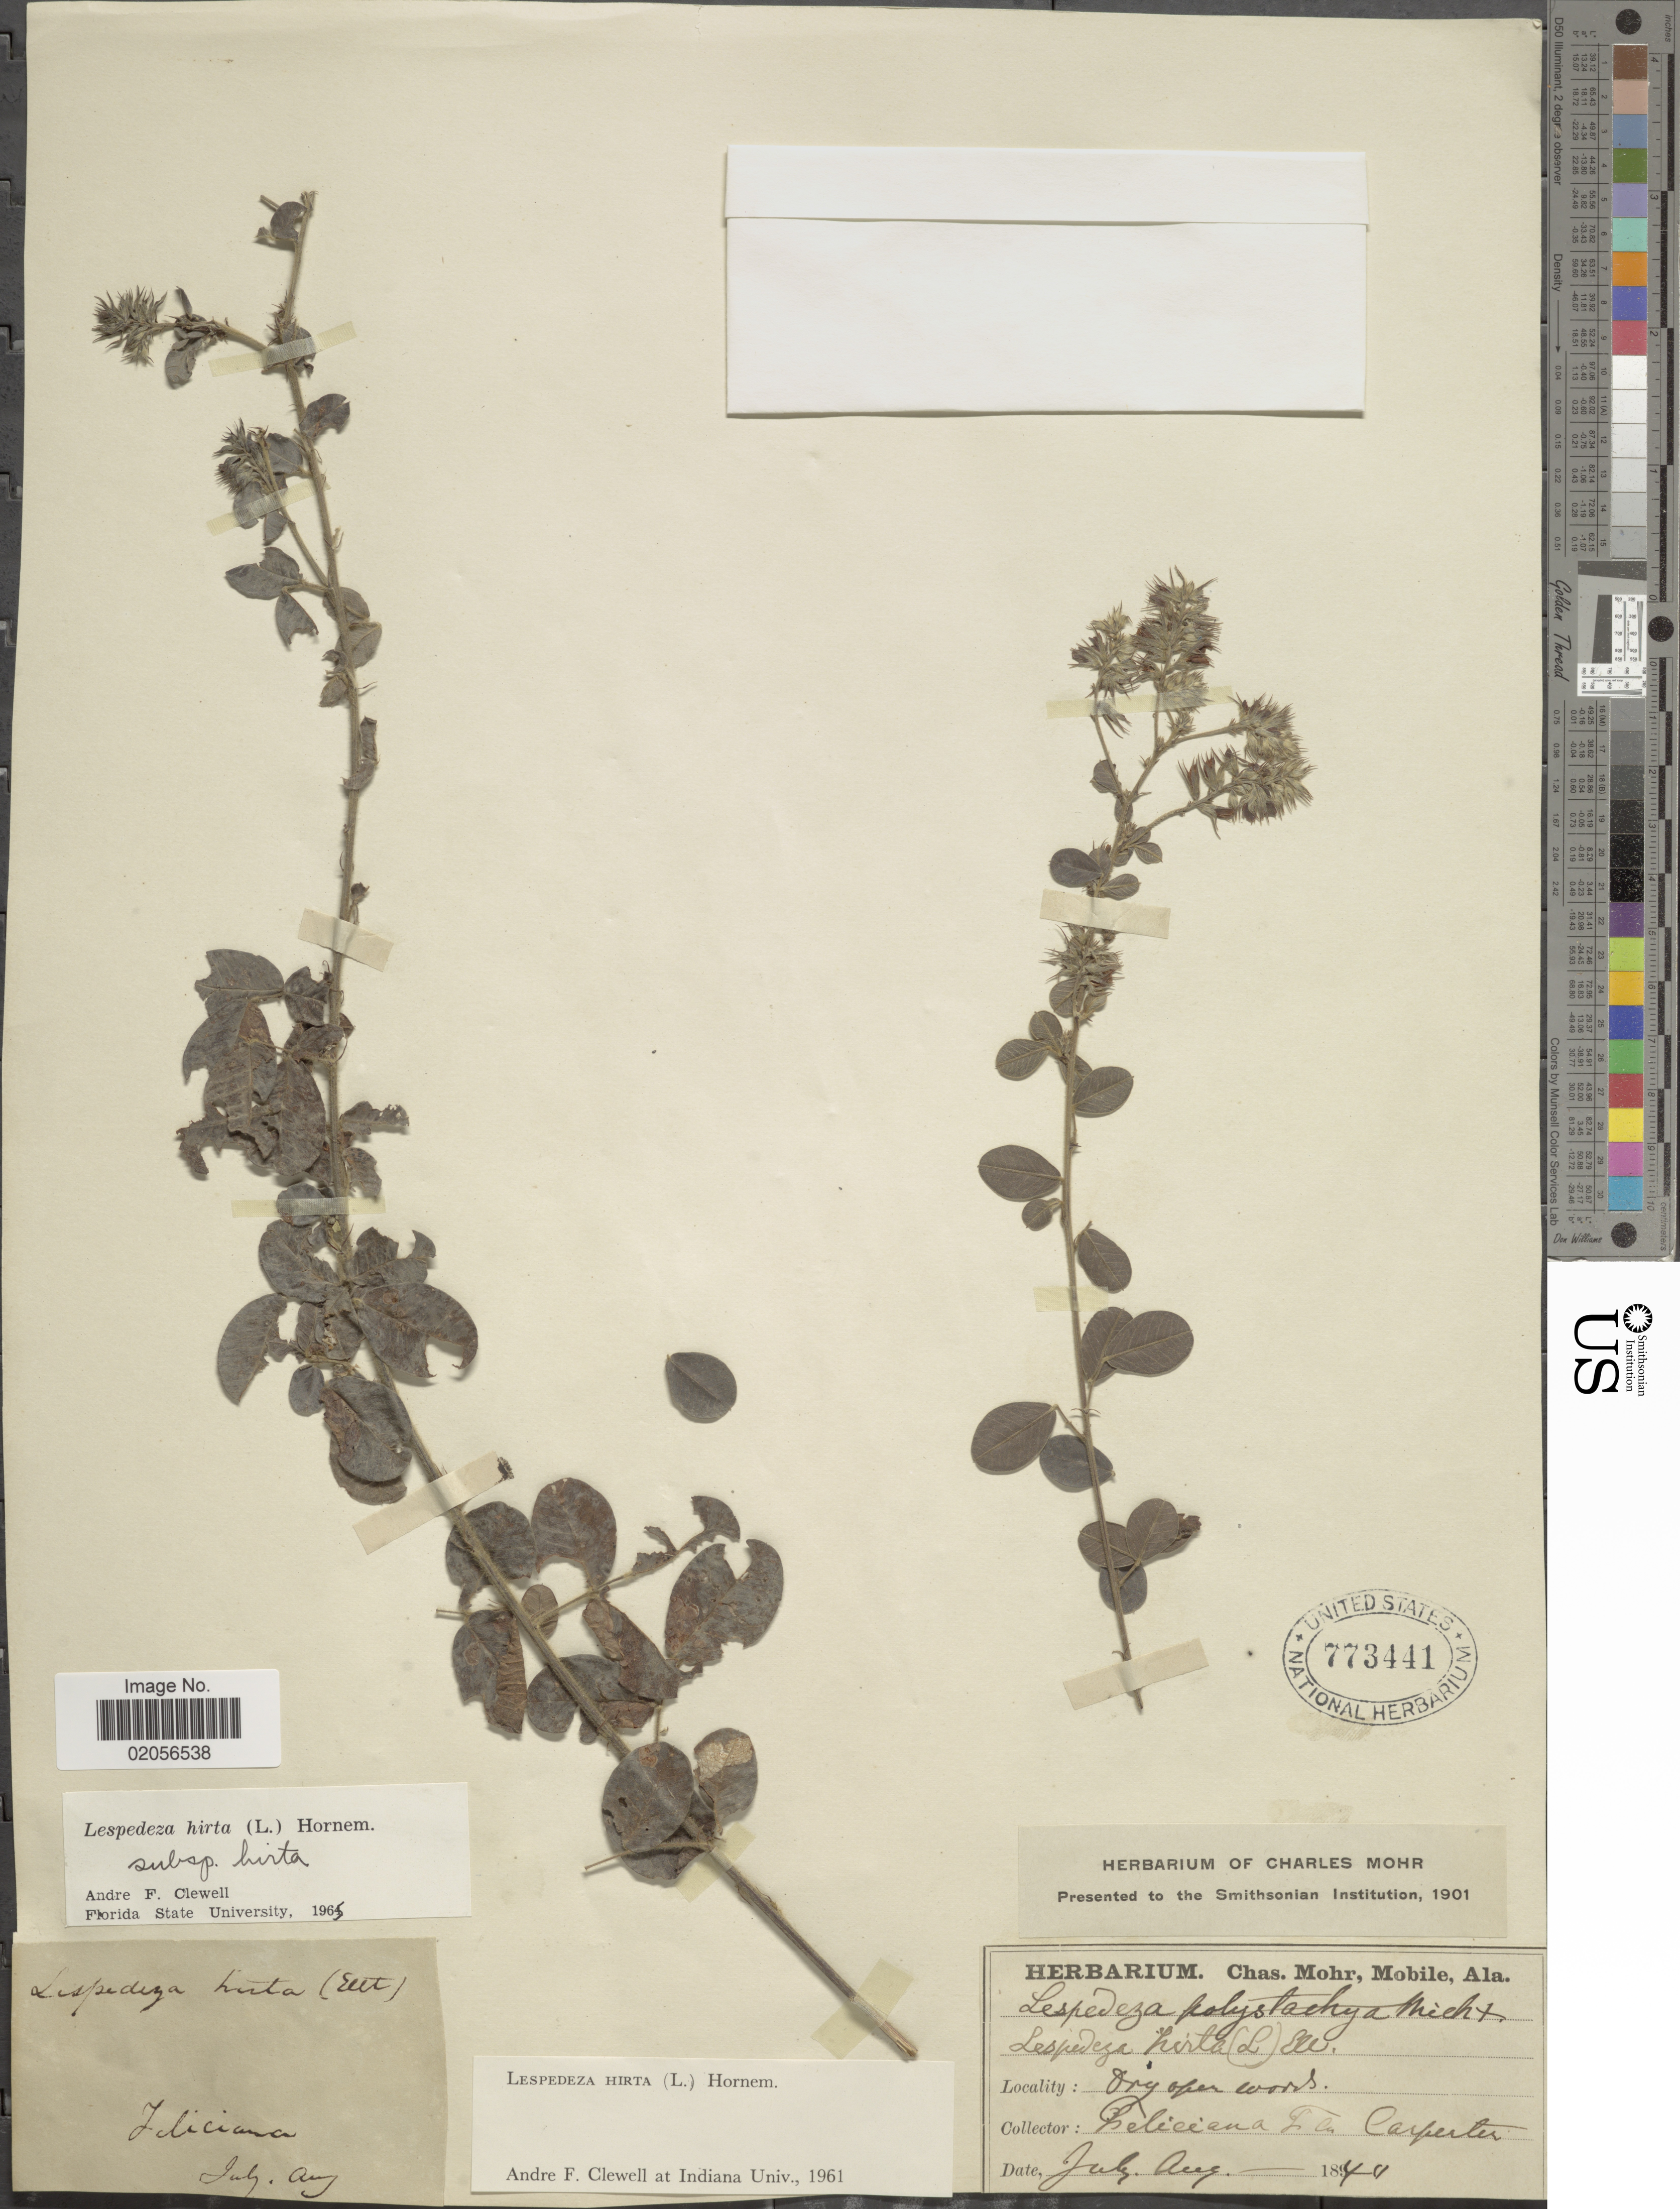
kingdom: Plantae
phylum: Tracheophyta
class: Magnoliopsida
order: Fabales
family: Fabaceae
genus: Lespedeza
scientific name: Lespedeza hirta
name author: (L.) Hornem.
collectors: -. Carpenter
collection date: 1840-07/1840-08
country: United States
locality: Feliciana.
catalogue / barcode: US 773441